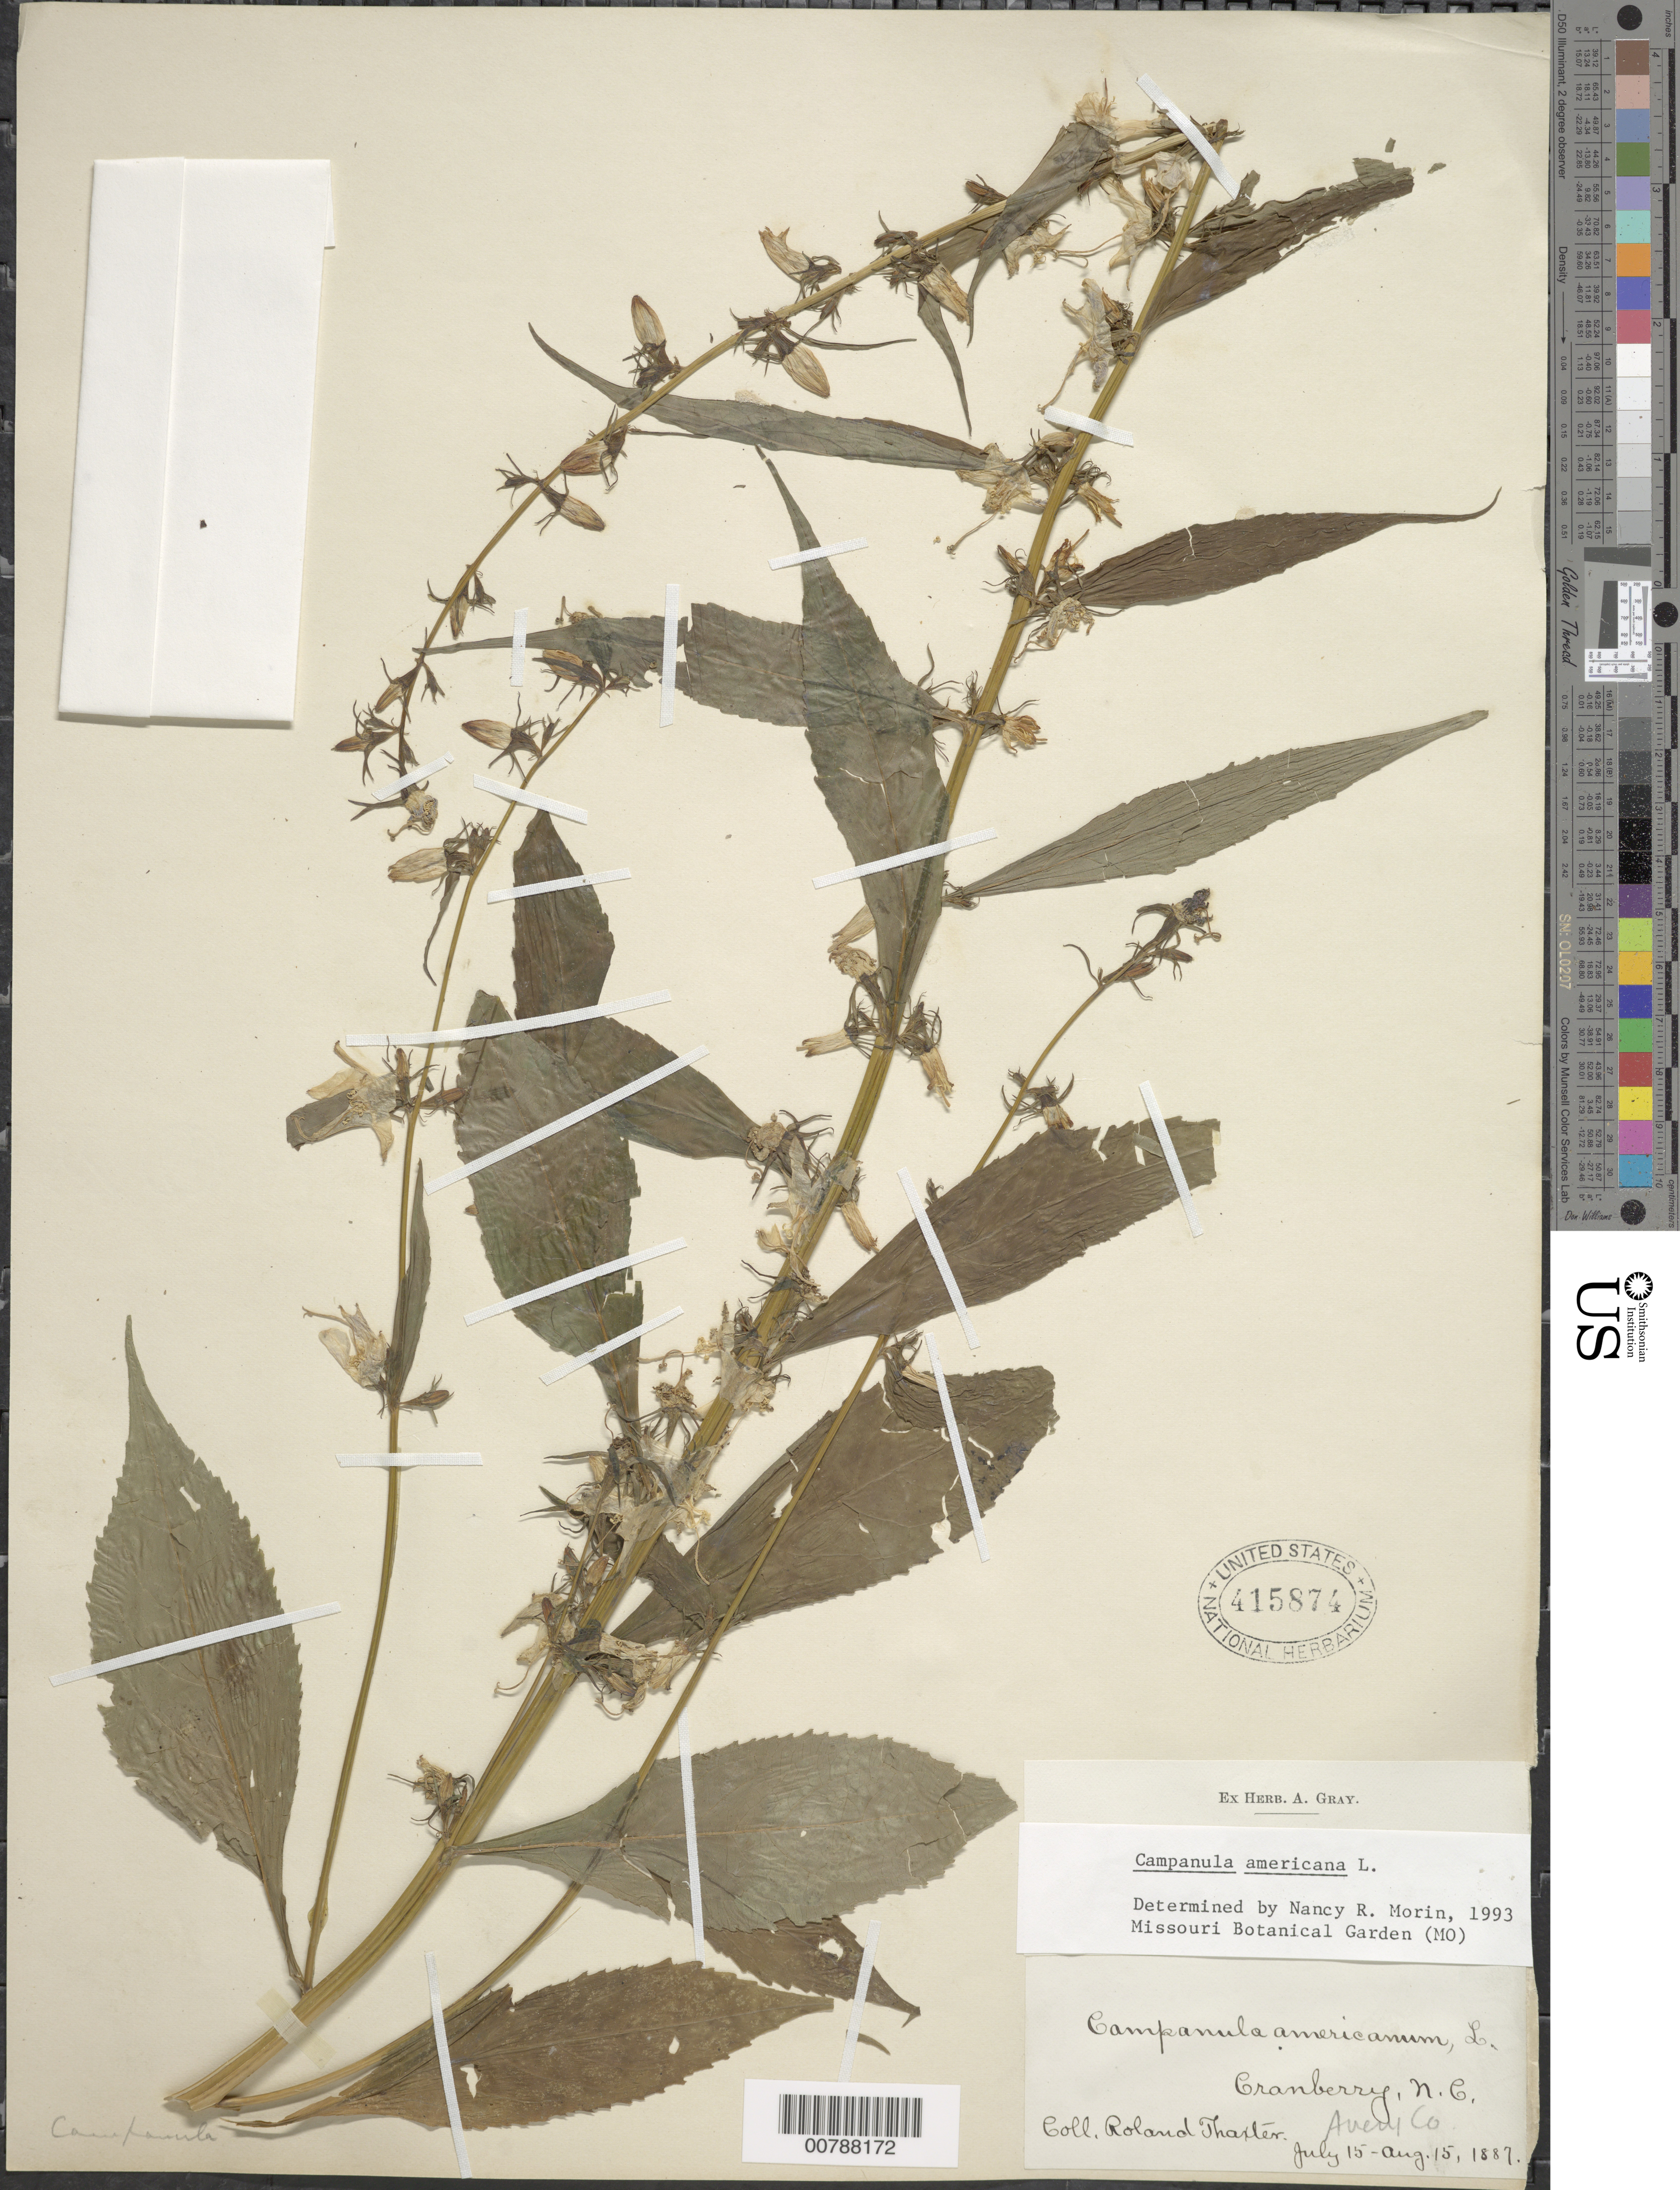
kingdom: Plantae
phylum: Tracheophyta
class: Magnoliopsida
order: Asterales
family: Campanulaceae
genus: Campanula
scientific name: Campanula americana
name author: L.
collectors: R. Thaxter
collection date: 1887-07-15/1887-08-15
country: United States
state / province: North Carolina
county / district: Avery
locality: Cranberry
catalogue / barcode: US 415874